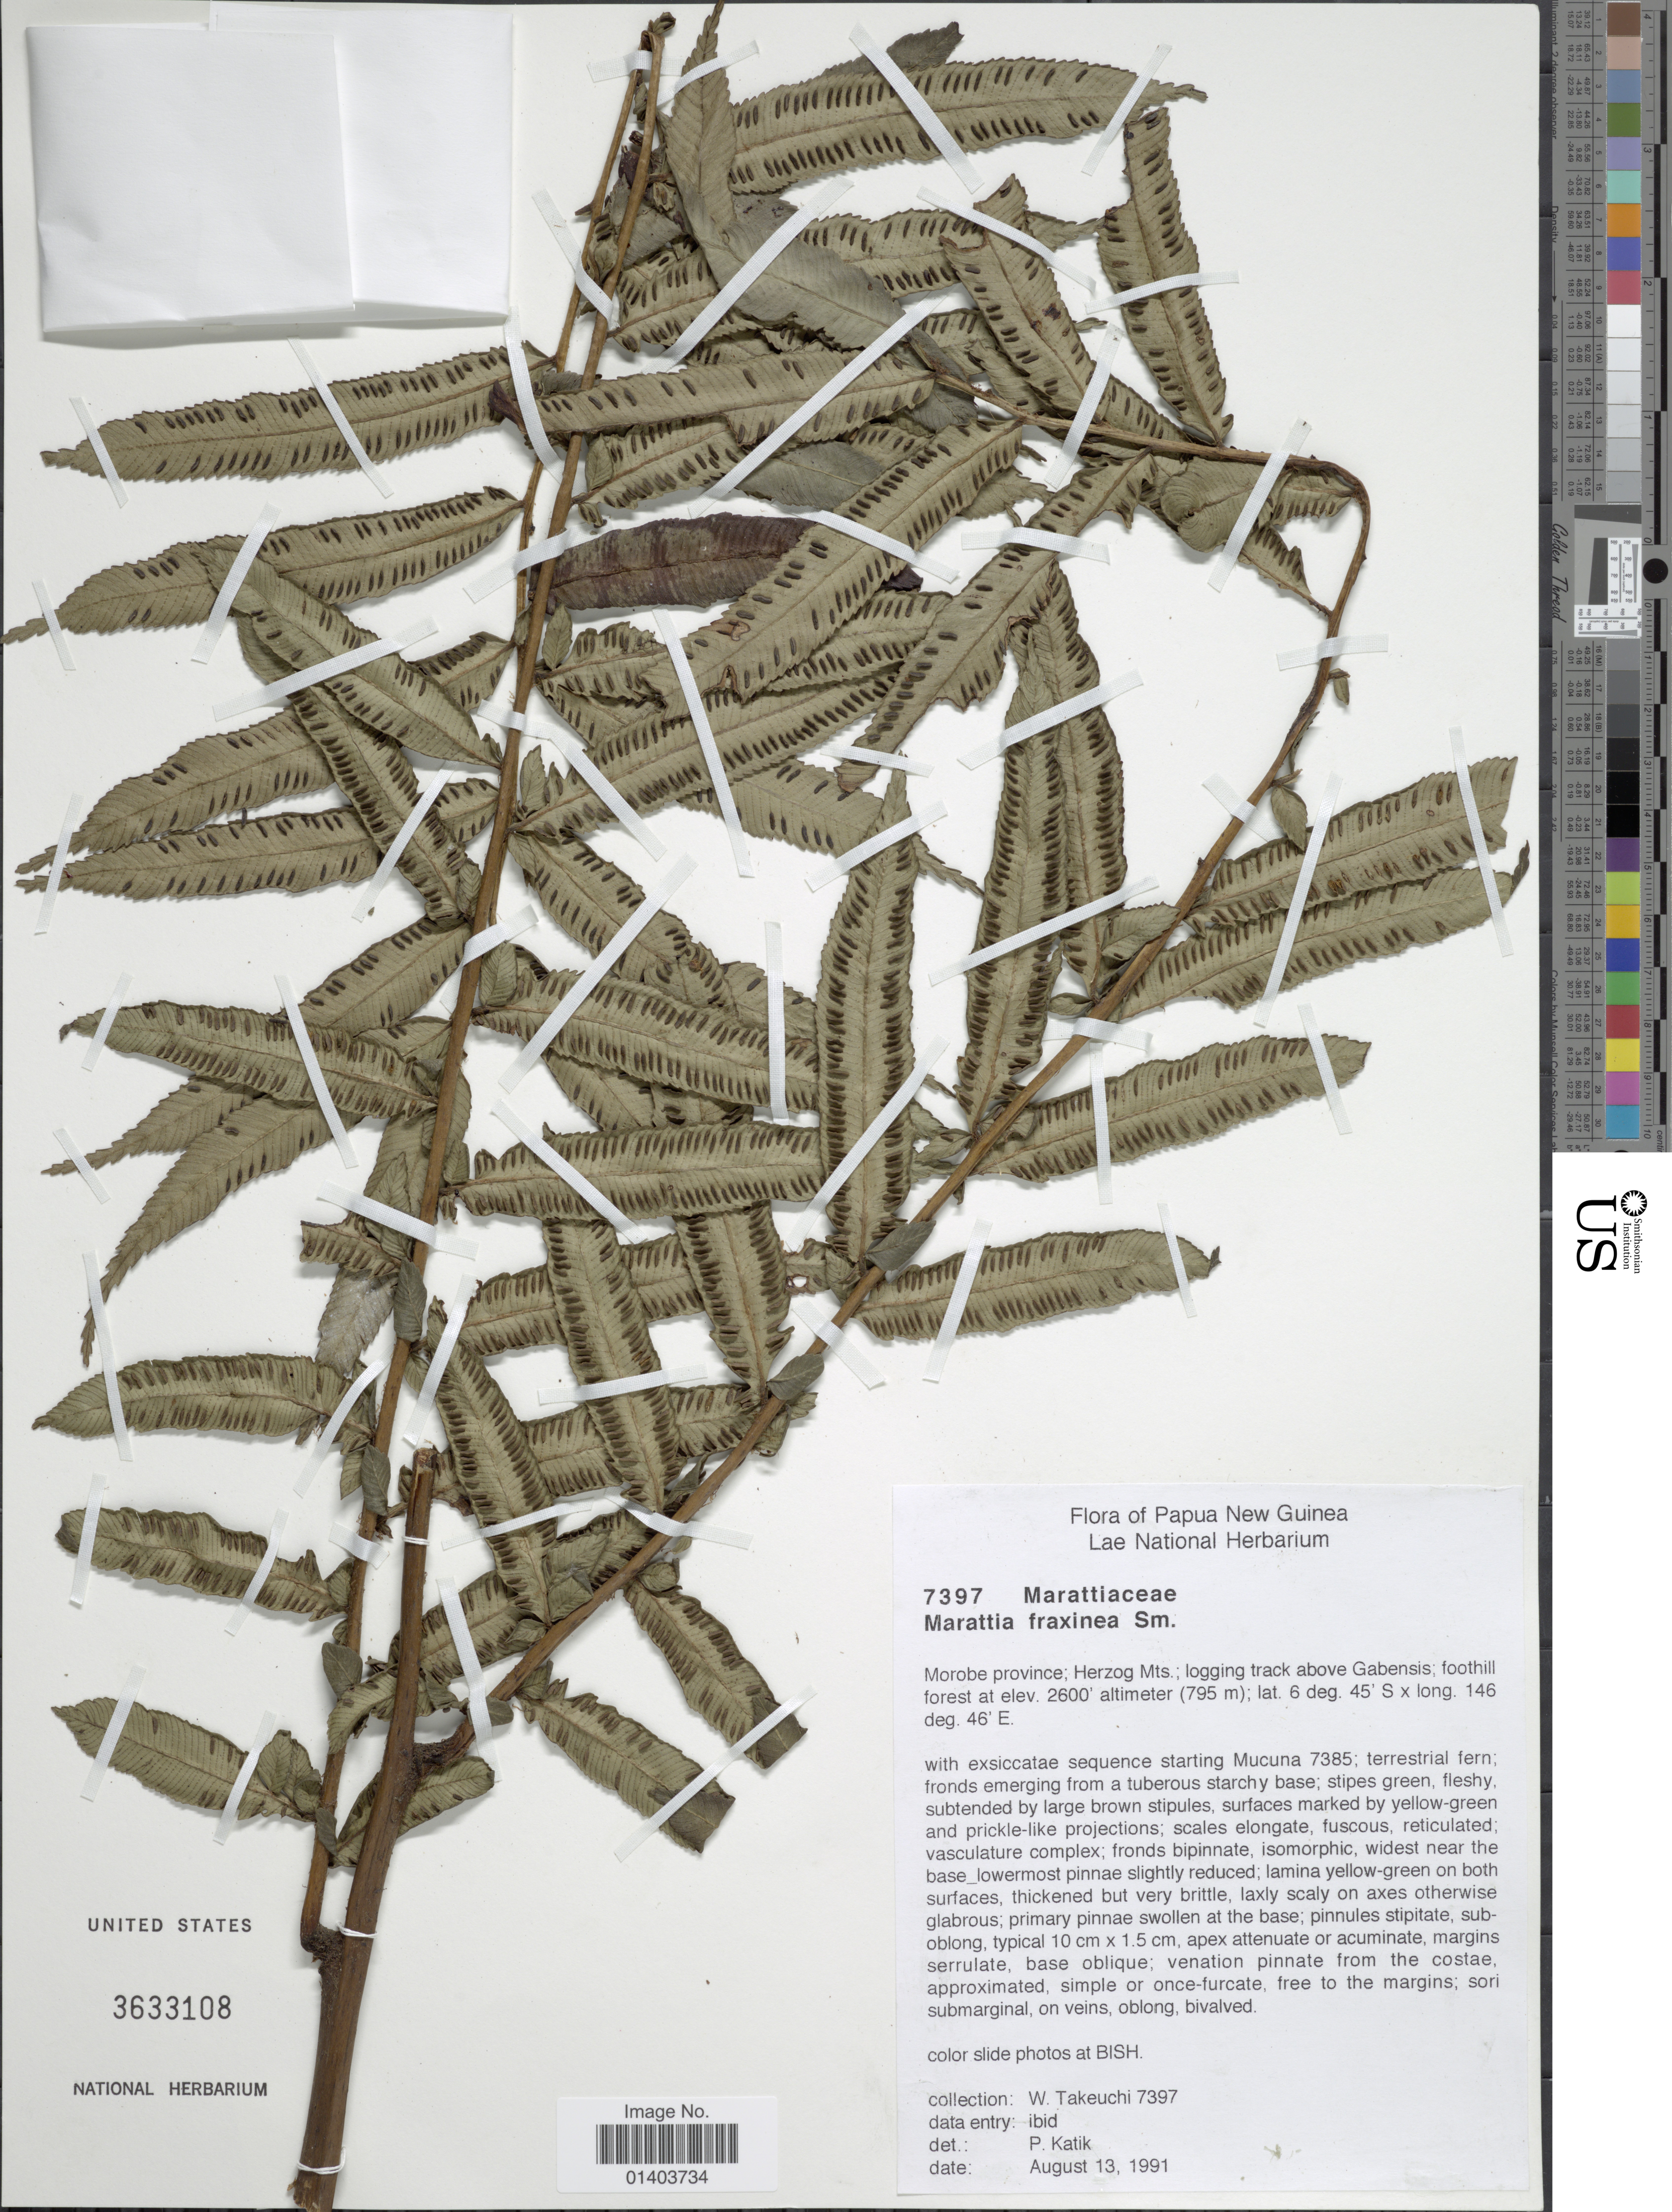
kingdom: Plantae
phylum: Tracheophyta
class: Polypodiopsida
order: Marattiales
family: Marattiaceae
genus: Ptisana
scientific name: Ptisana fraxinea var. fraxinea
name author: (Sm.) Murdock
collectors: W. Takeuchi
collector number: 7397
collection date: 1991-08-13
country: Papua New Guinea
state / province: Morobe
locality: Morobe province; Herzog Mts; logging track above Gabensis; foothill forest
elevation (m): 792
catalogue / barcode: US 3633108